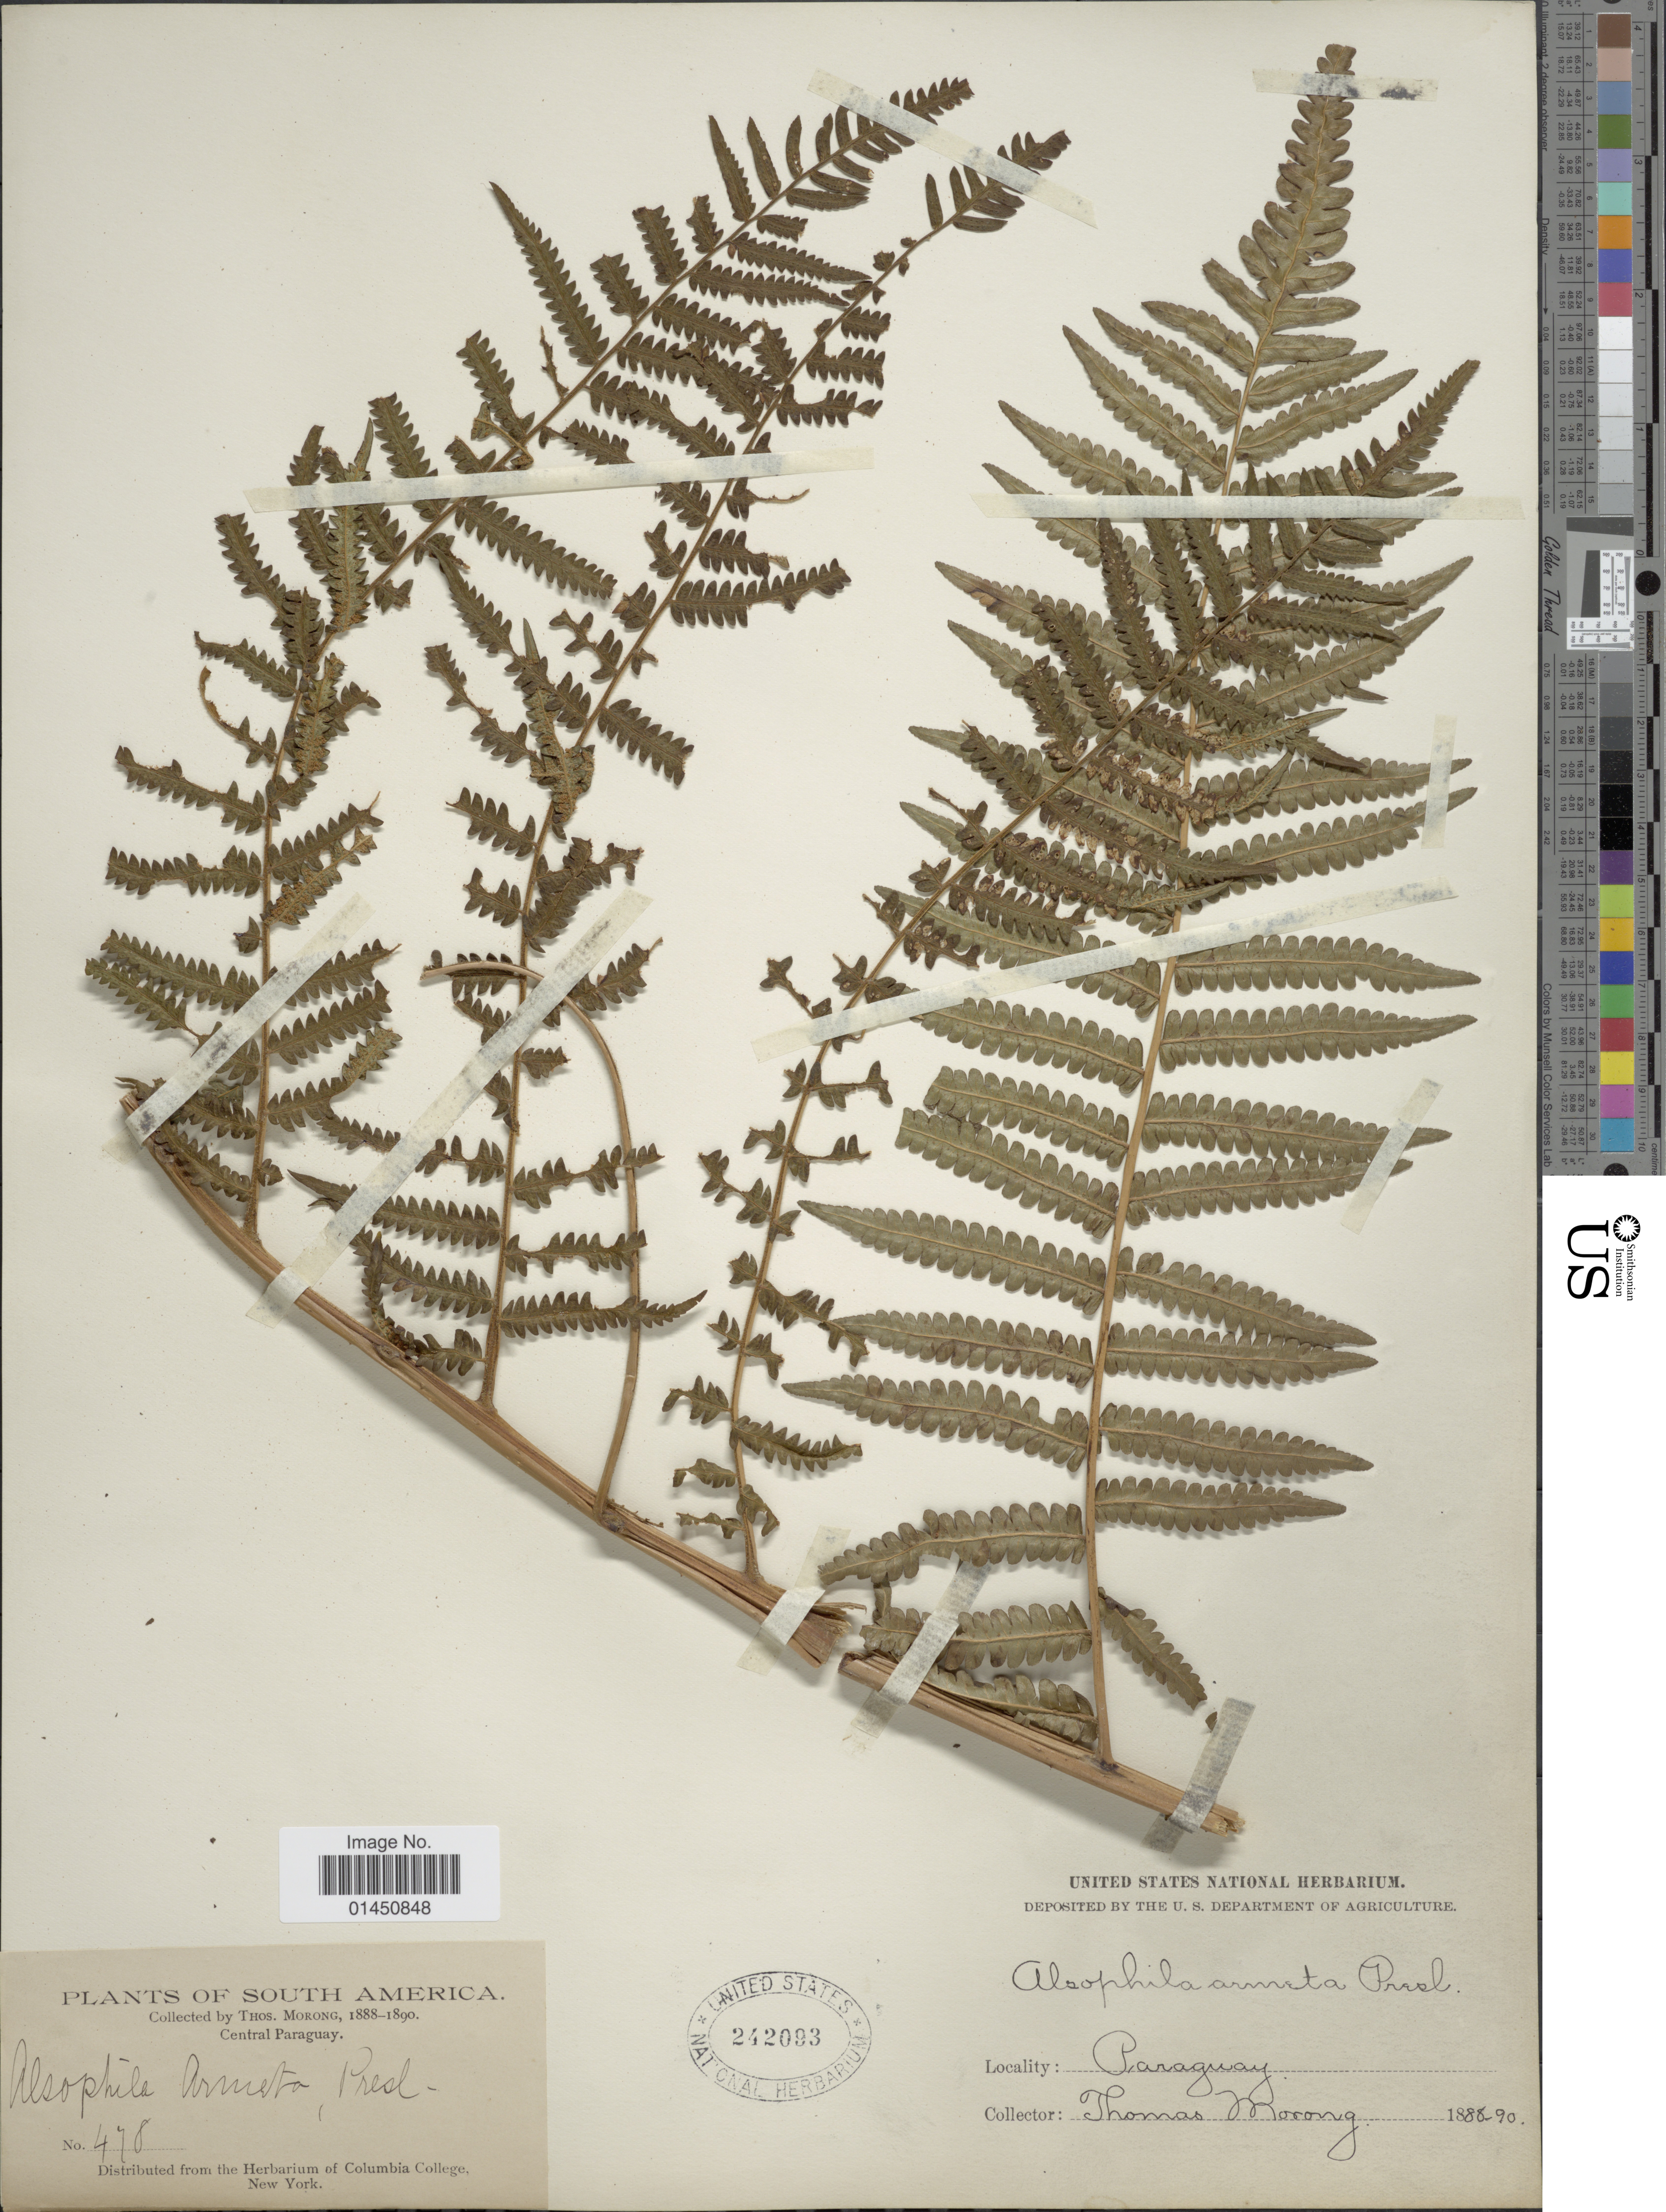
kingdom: Plantae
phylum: Tracheophyta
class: Polypodiopsida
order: Cyatheales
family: Cyatheaceae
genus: Cyathea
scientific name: Cyathea atrovirens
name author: (Lanapd. & Fisch.) Domin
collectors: T. Morong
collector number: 478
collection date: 1888/1890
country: Paraguay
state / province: Central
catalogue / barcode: US 242093